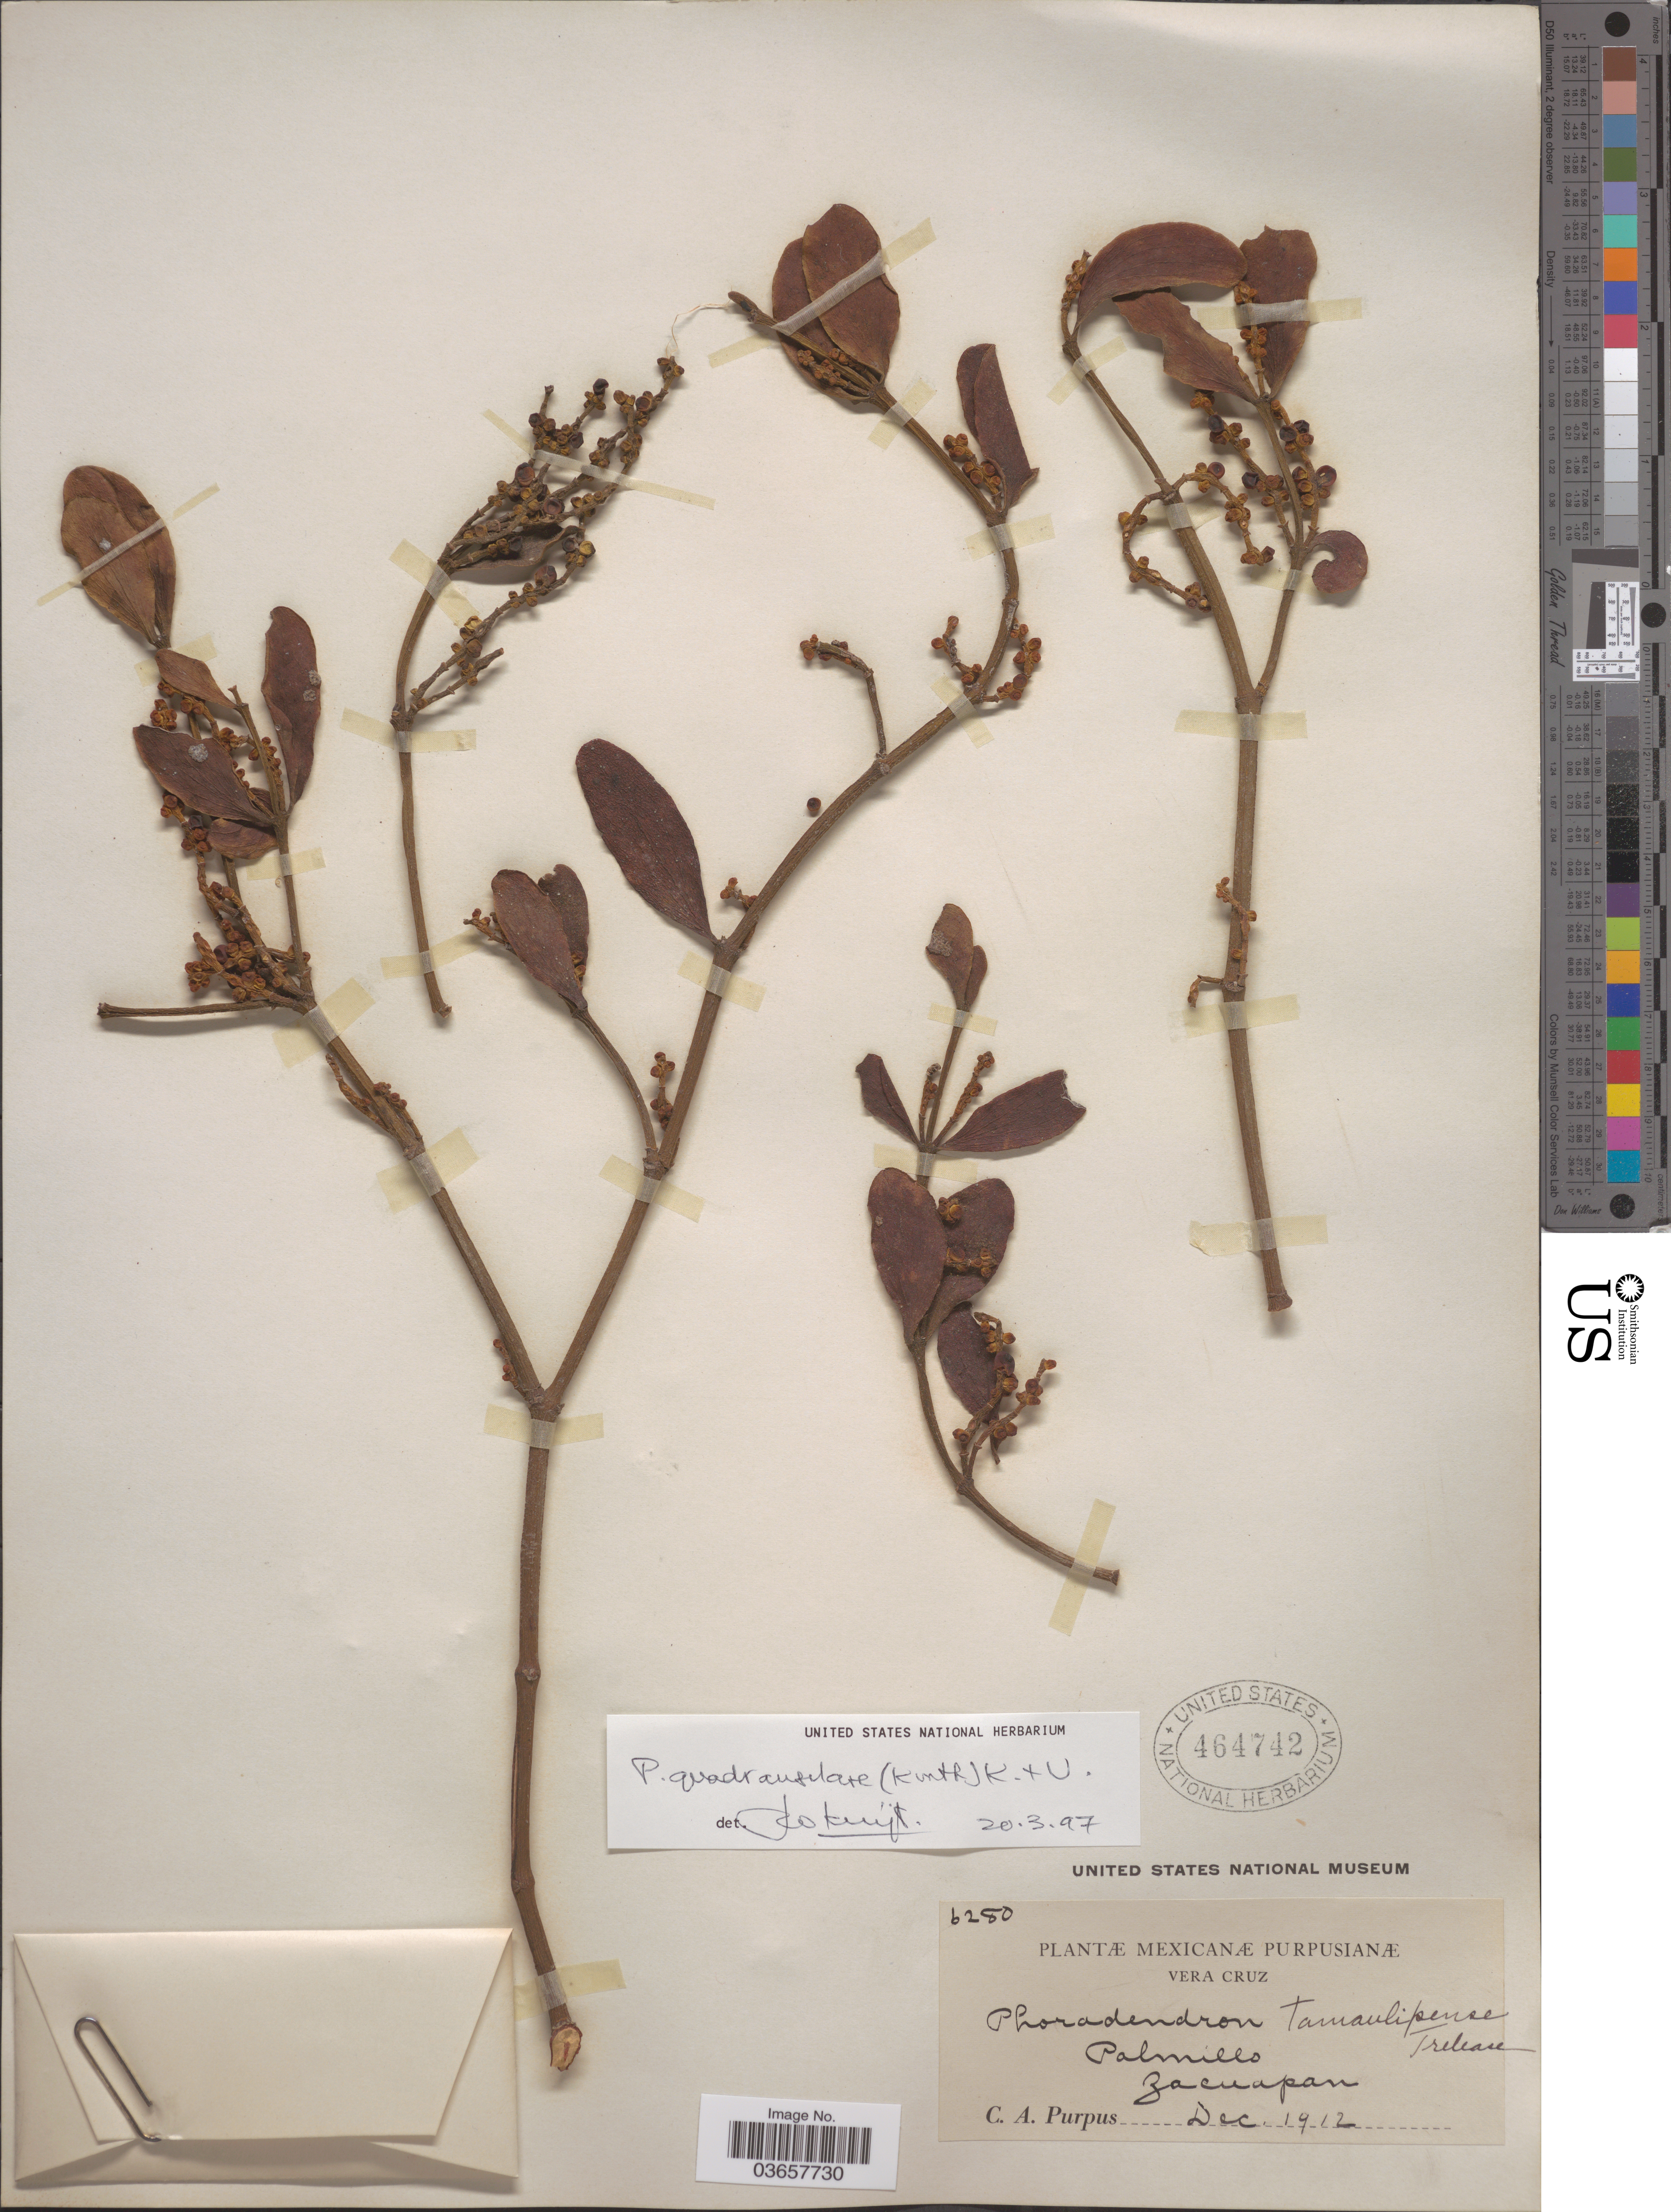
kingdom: Plantae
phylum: Tracheophyta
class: Magnoliopsida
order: Santalales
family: Viscaceae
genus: Phoradendron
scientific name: Phoradendron quadrangulare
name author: (Kunth) Griseb.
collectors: C. A. Purpus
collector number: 6280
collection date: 1912-12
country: Mexico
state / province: Veracruz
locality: Palmillo. Zacuapan.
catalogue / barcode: US 464742